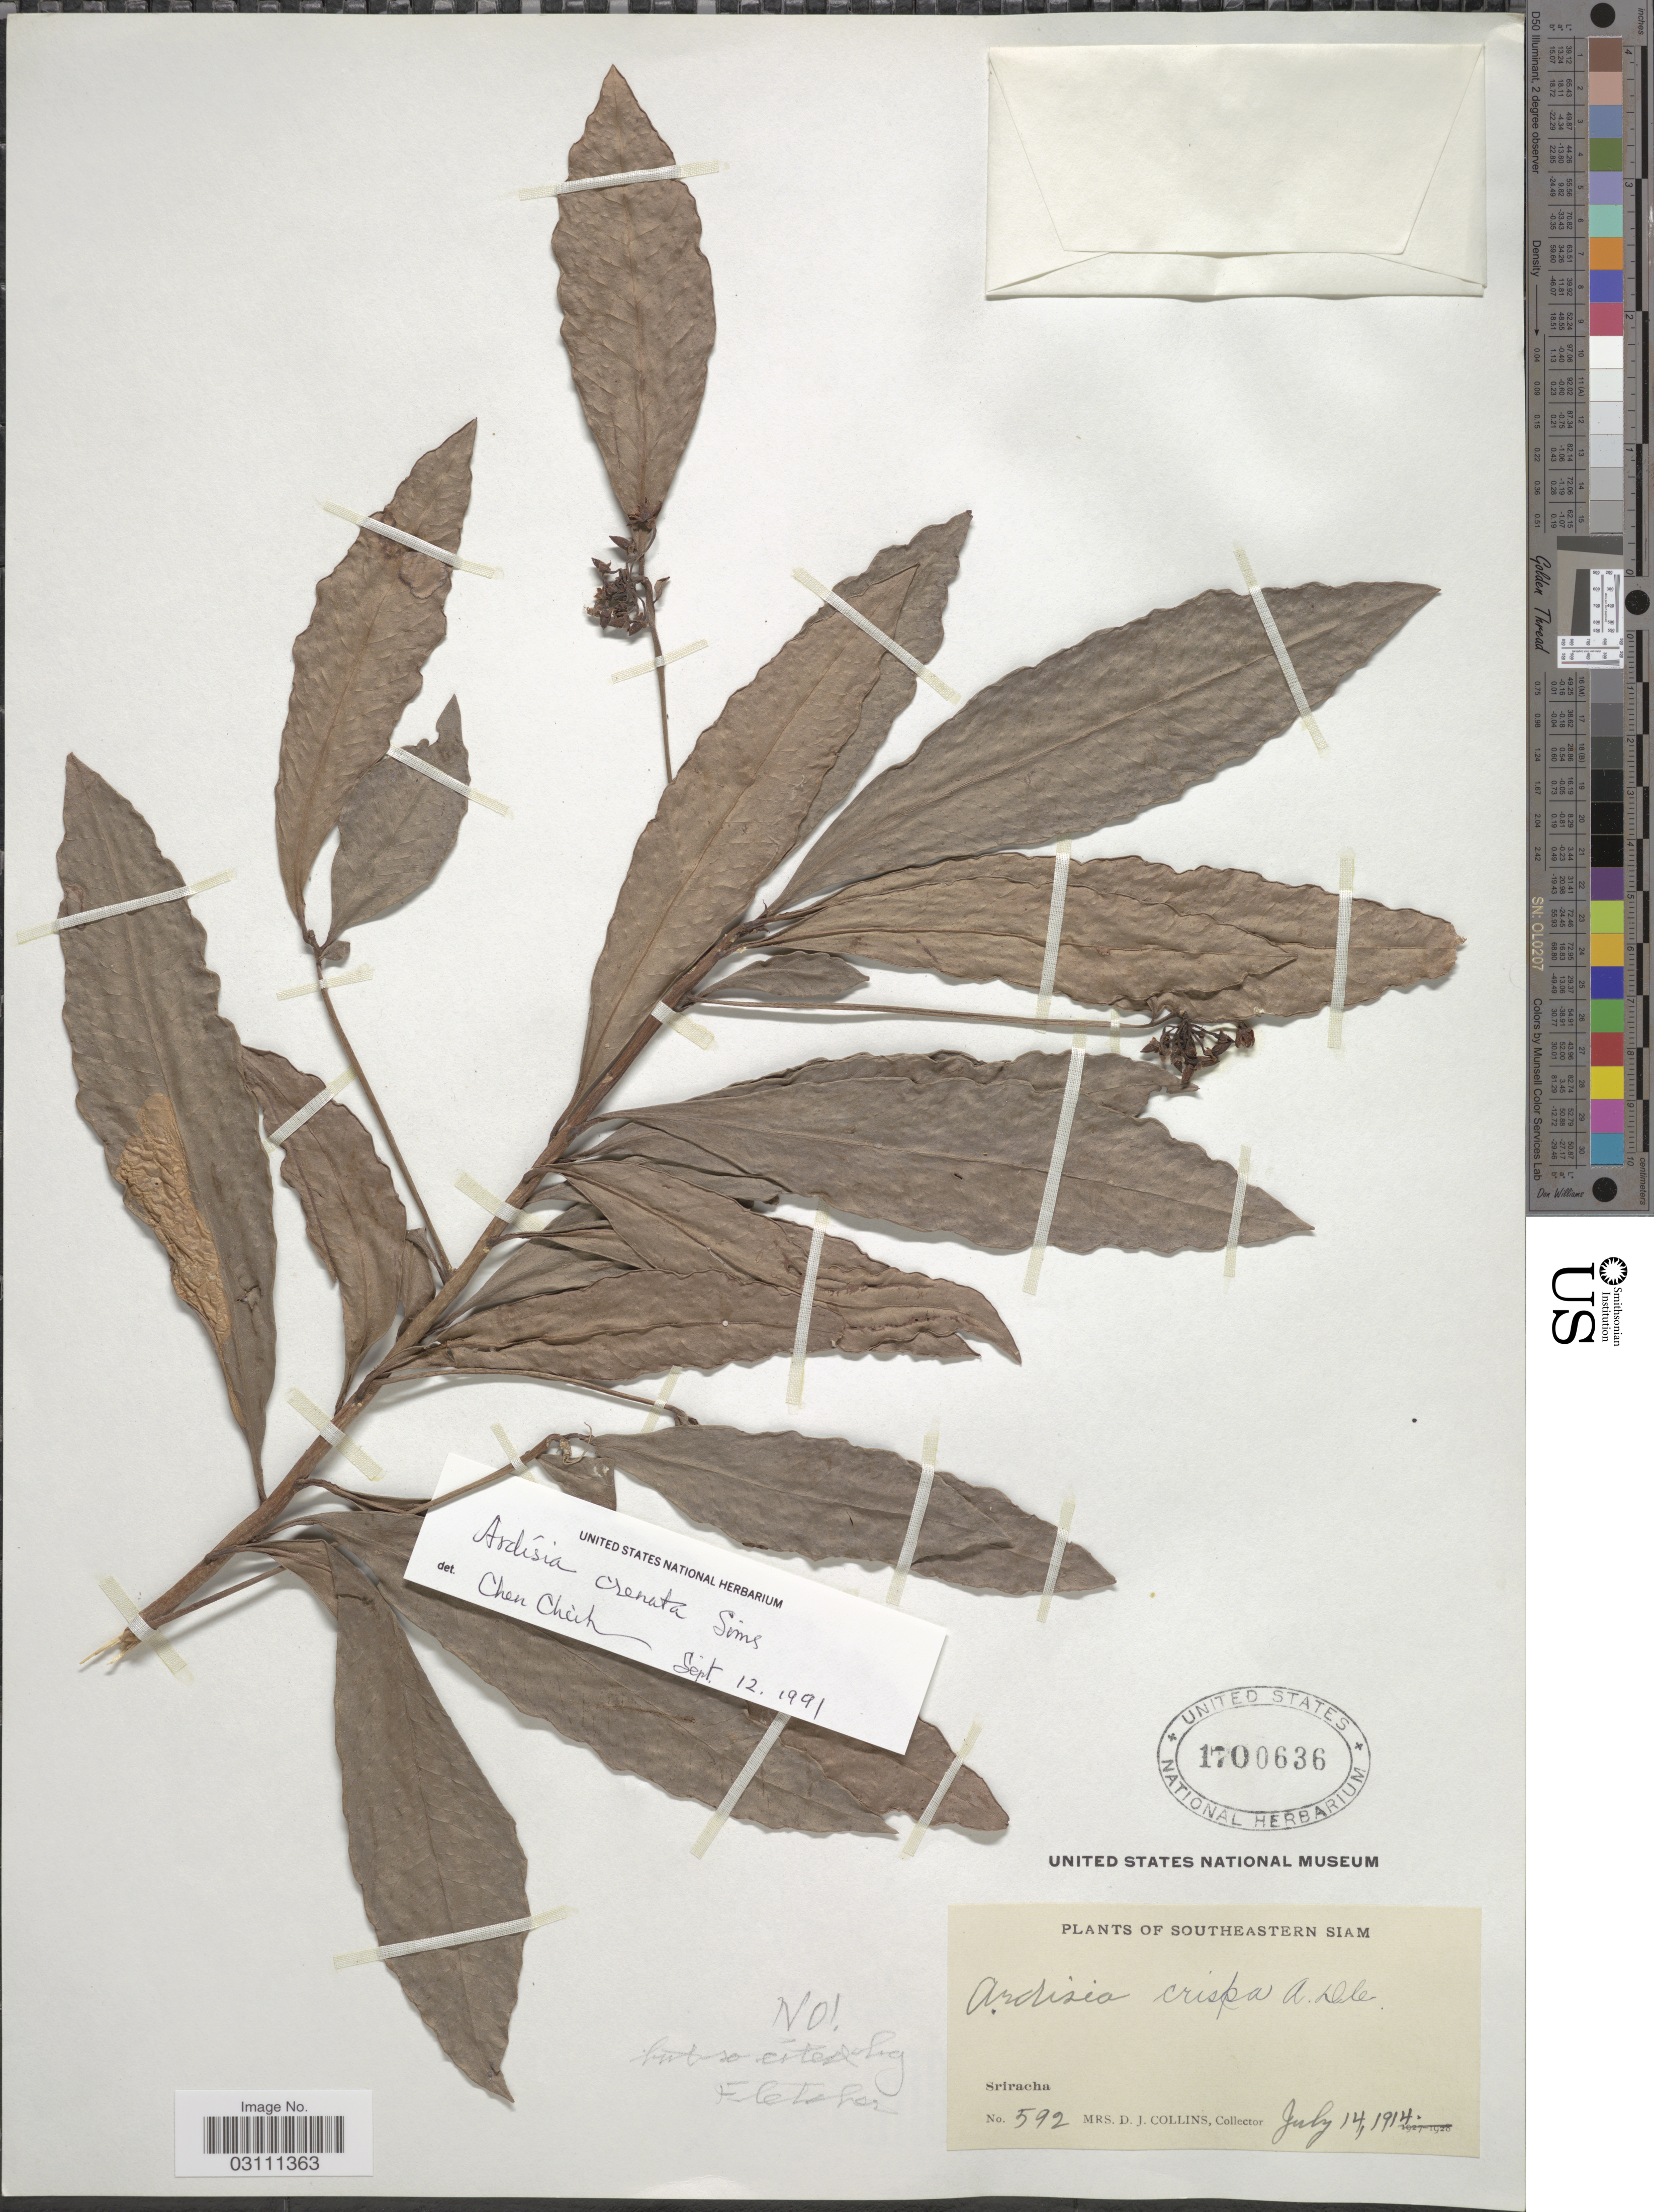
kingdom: Plantae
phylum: Tracheophyta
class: Magnoliopsida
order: Ericales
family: Primulaceae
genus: Ardisia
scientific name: Ardisia crispa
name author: (Thunb.) A. DC.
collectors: Mrs. D. J. Collins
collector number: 592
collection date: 1914-07-14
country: Thailand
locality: Southeastern Siam. Sriracha.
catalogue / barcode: US 1700636